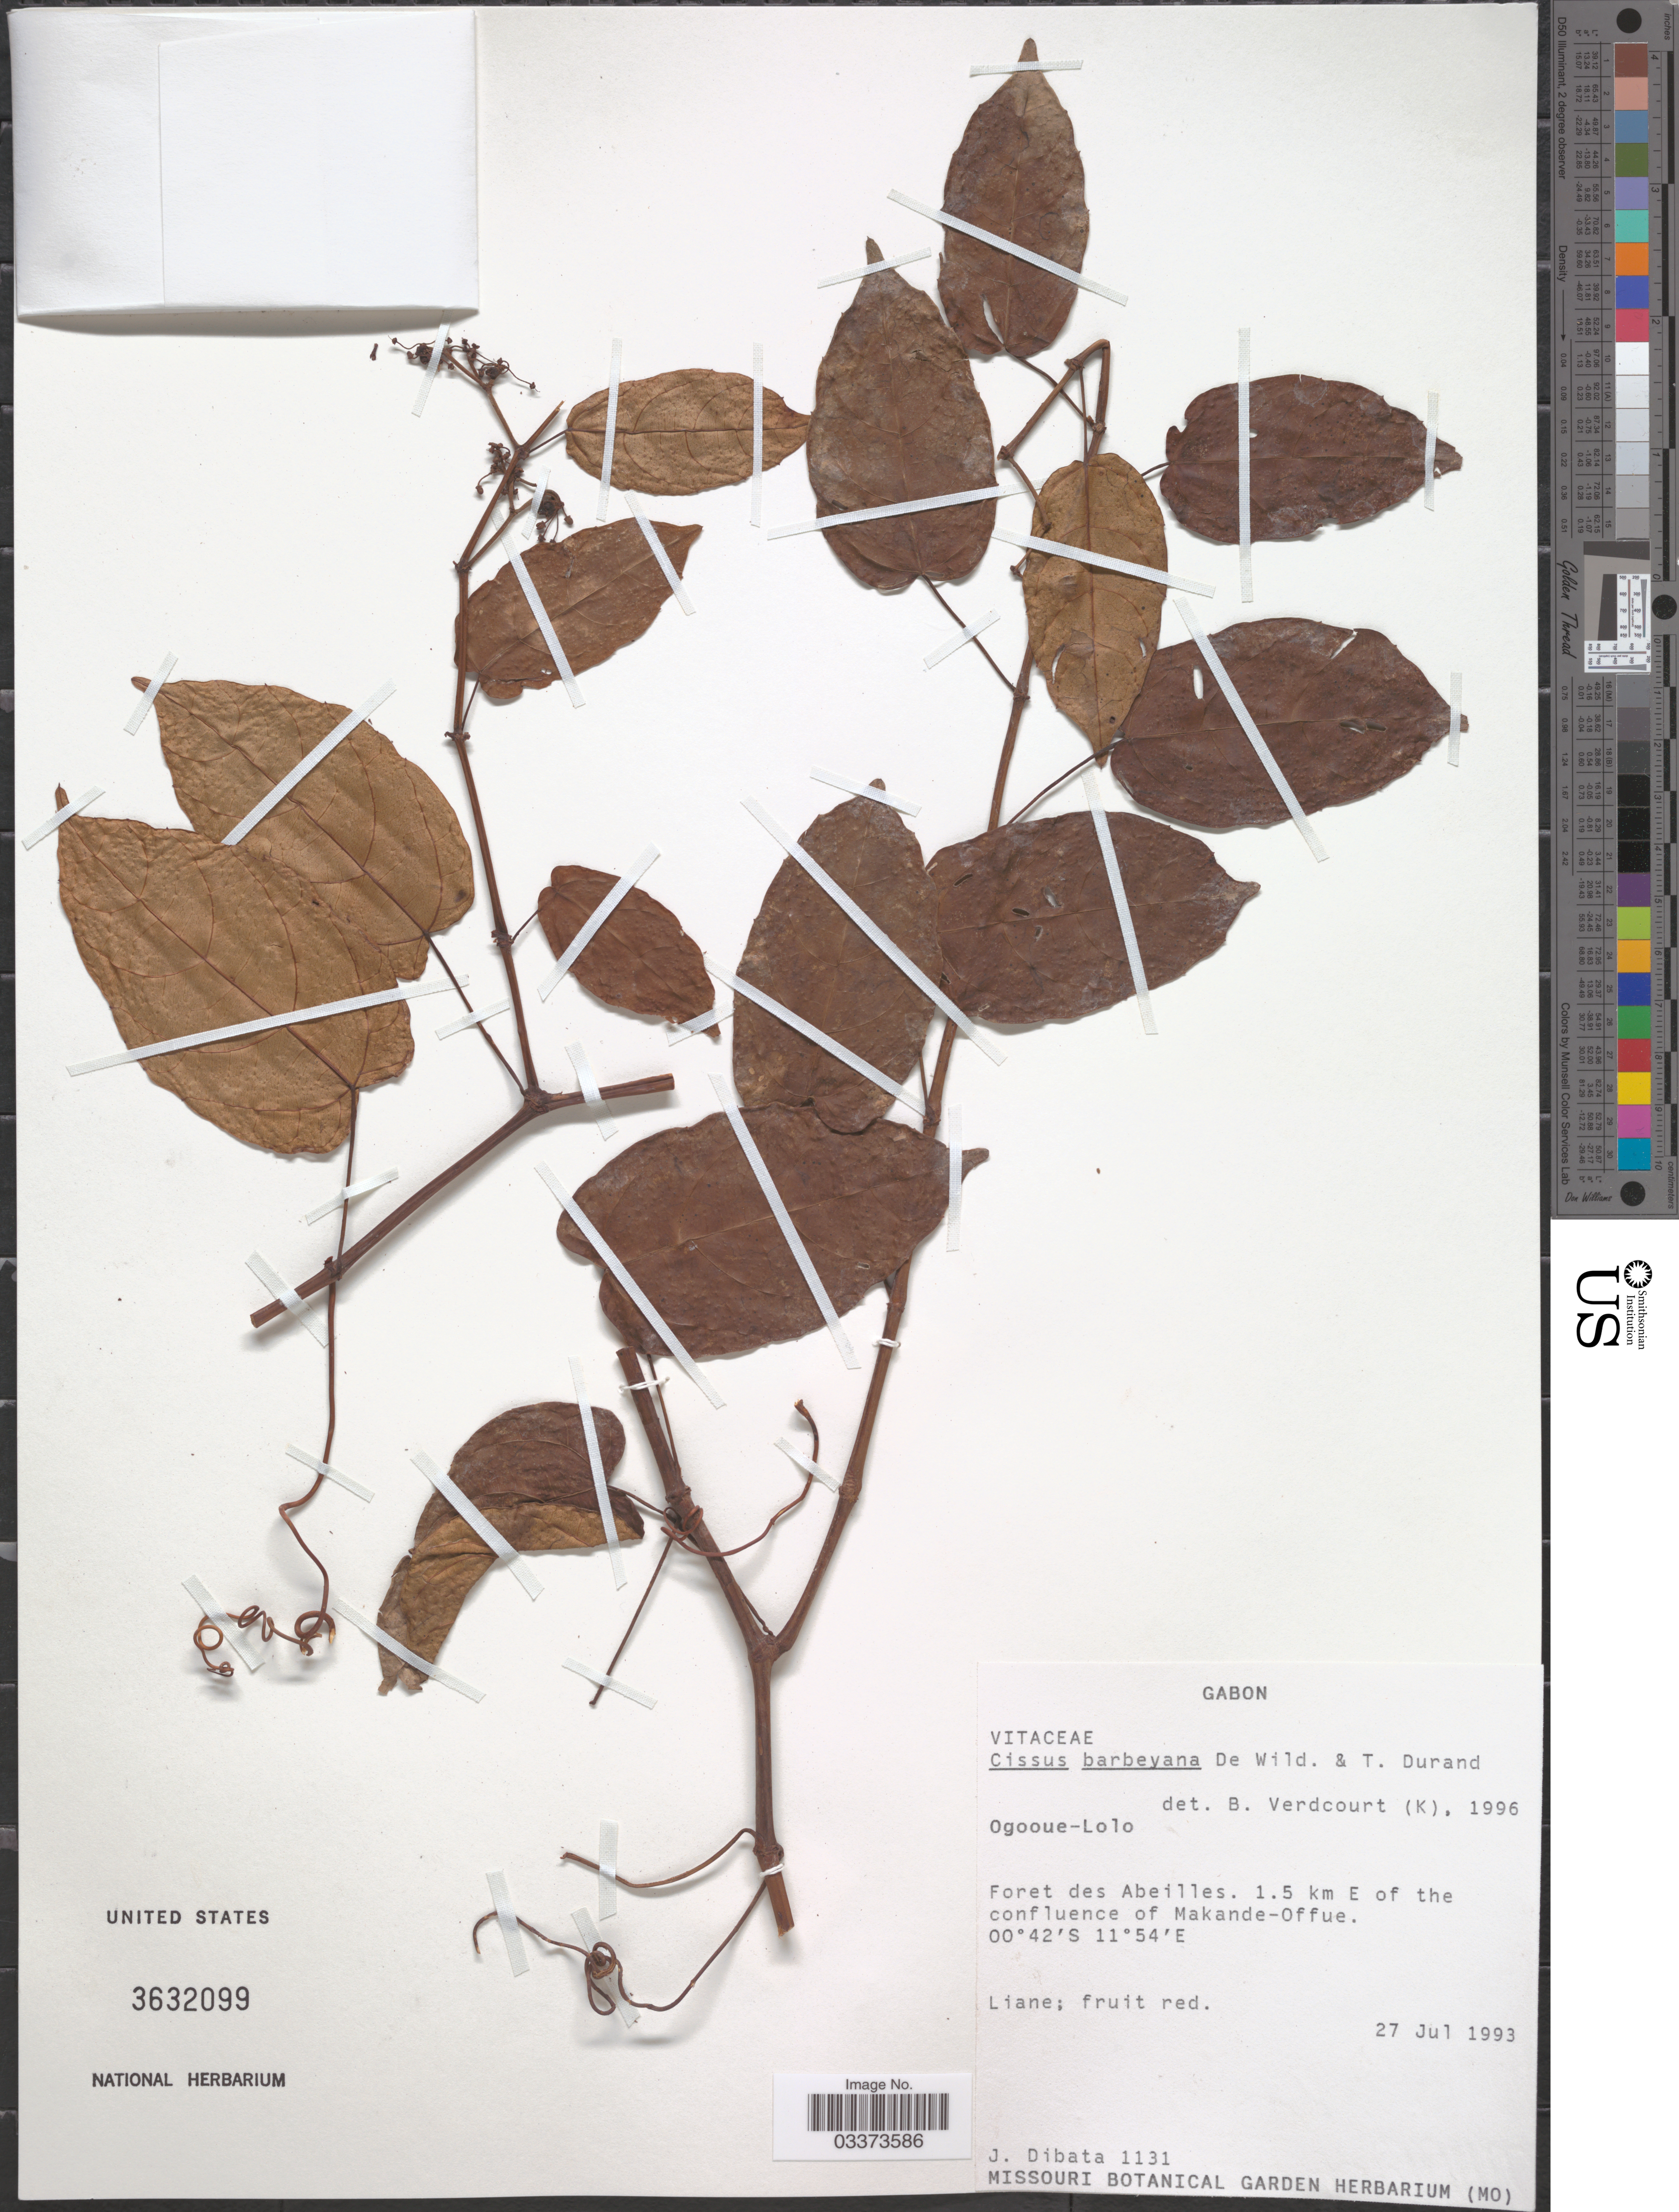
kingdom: Plantae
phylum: Tracheophyta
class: Magnoliopsida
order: Vitales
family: Vitaceae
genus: Cissus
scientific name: Cissus barbeyana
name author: (Durand) De Wild.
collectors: J. Dibata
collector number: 1131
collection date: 1993-07-27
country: Gabon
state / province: Ogooue-Lolo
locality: Foret des Abeilles. 1.5 km E of the confluence of Makande-Offue.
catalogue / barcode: US 3632099